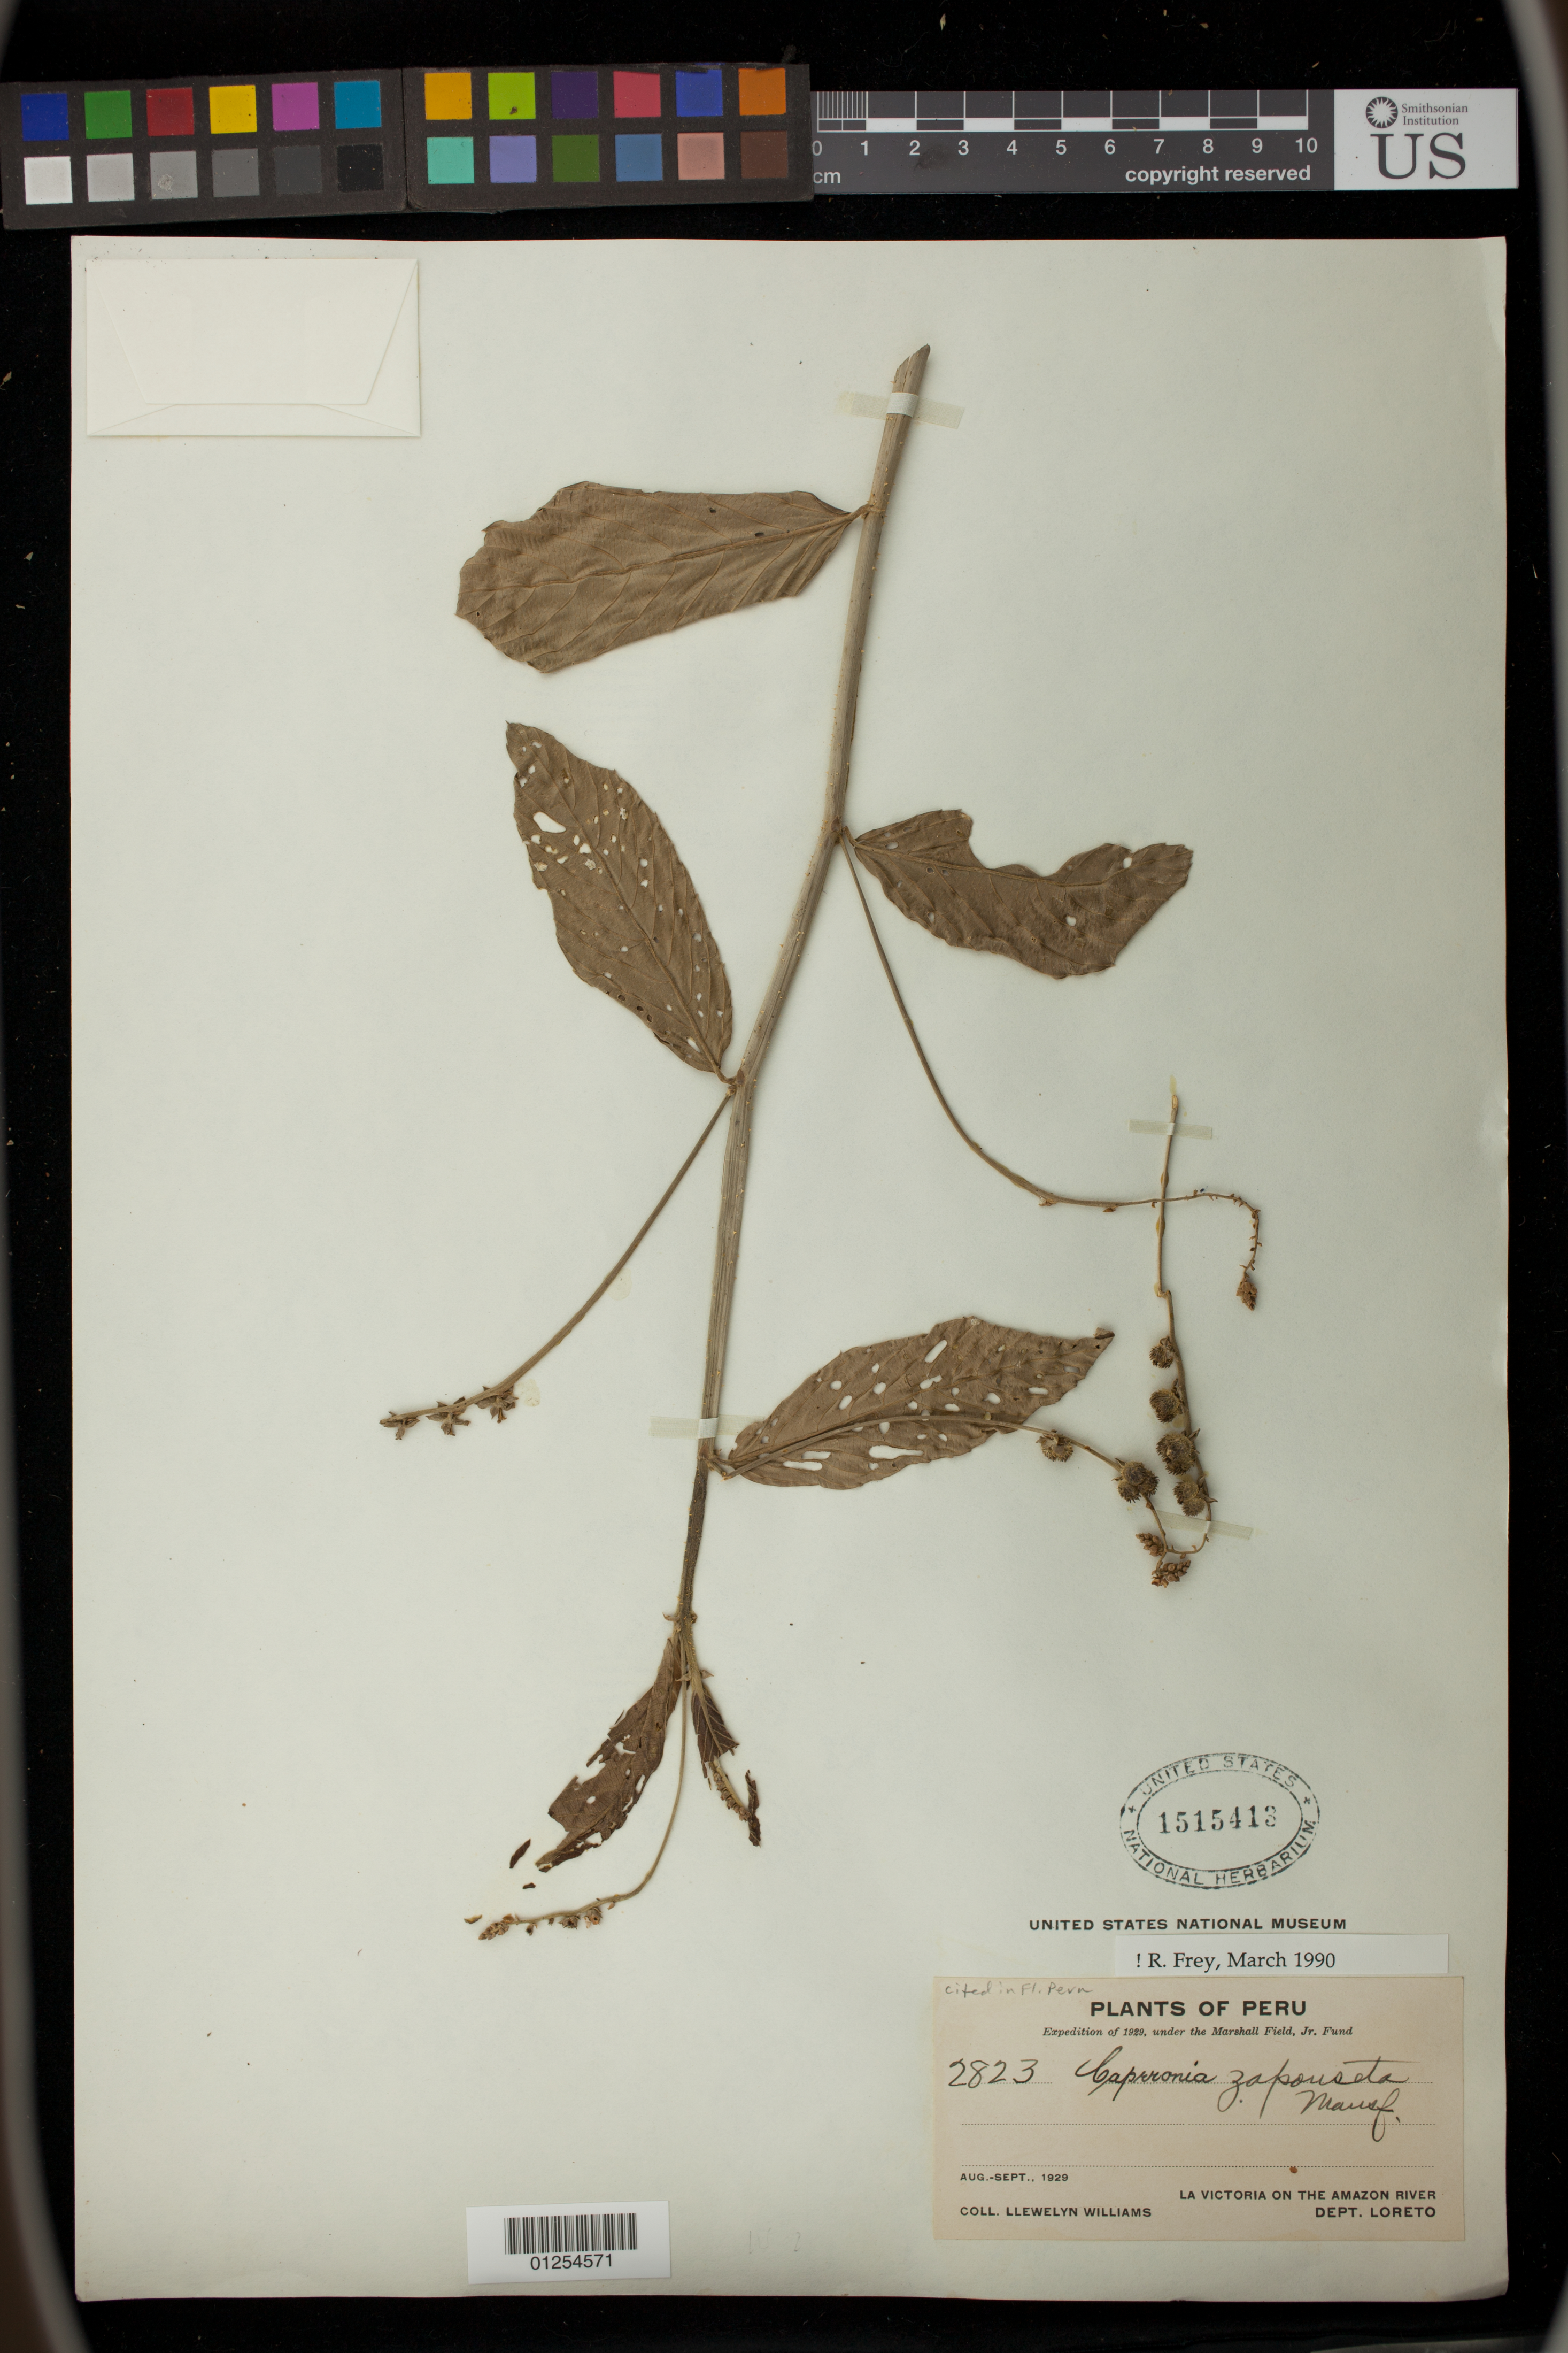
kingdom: Plantae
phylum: Tracheophyta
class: Magnoliopsida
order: Malpighiales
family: Euphorbiaceae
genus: Caperonia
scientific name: Caperonia zaponzeta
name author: Mansf.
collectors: Ll. Williams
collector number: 2823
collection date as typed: Aug 1929 to -- Sep 1929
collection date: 1929-08/1929-09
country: Peru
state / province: Loreto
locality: La victoria on the amazon river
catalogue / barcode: US 1515413